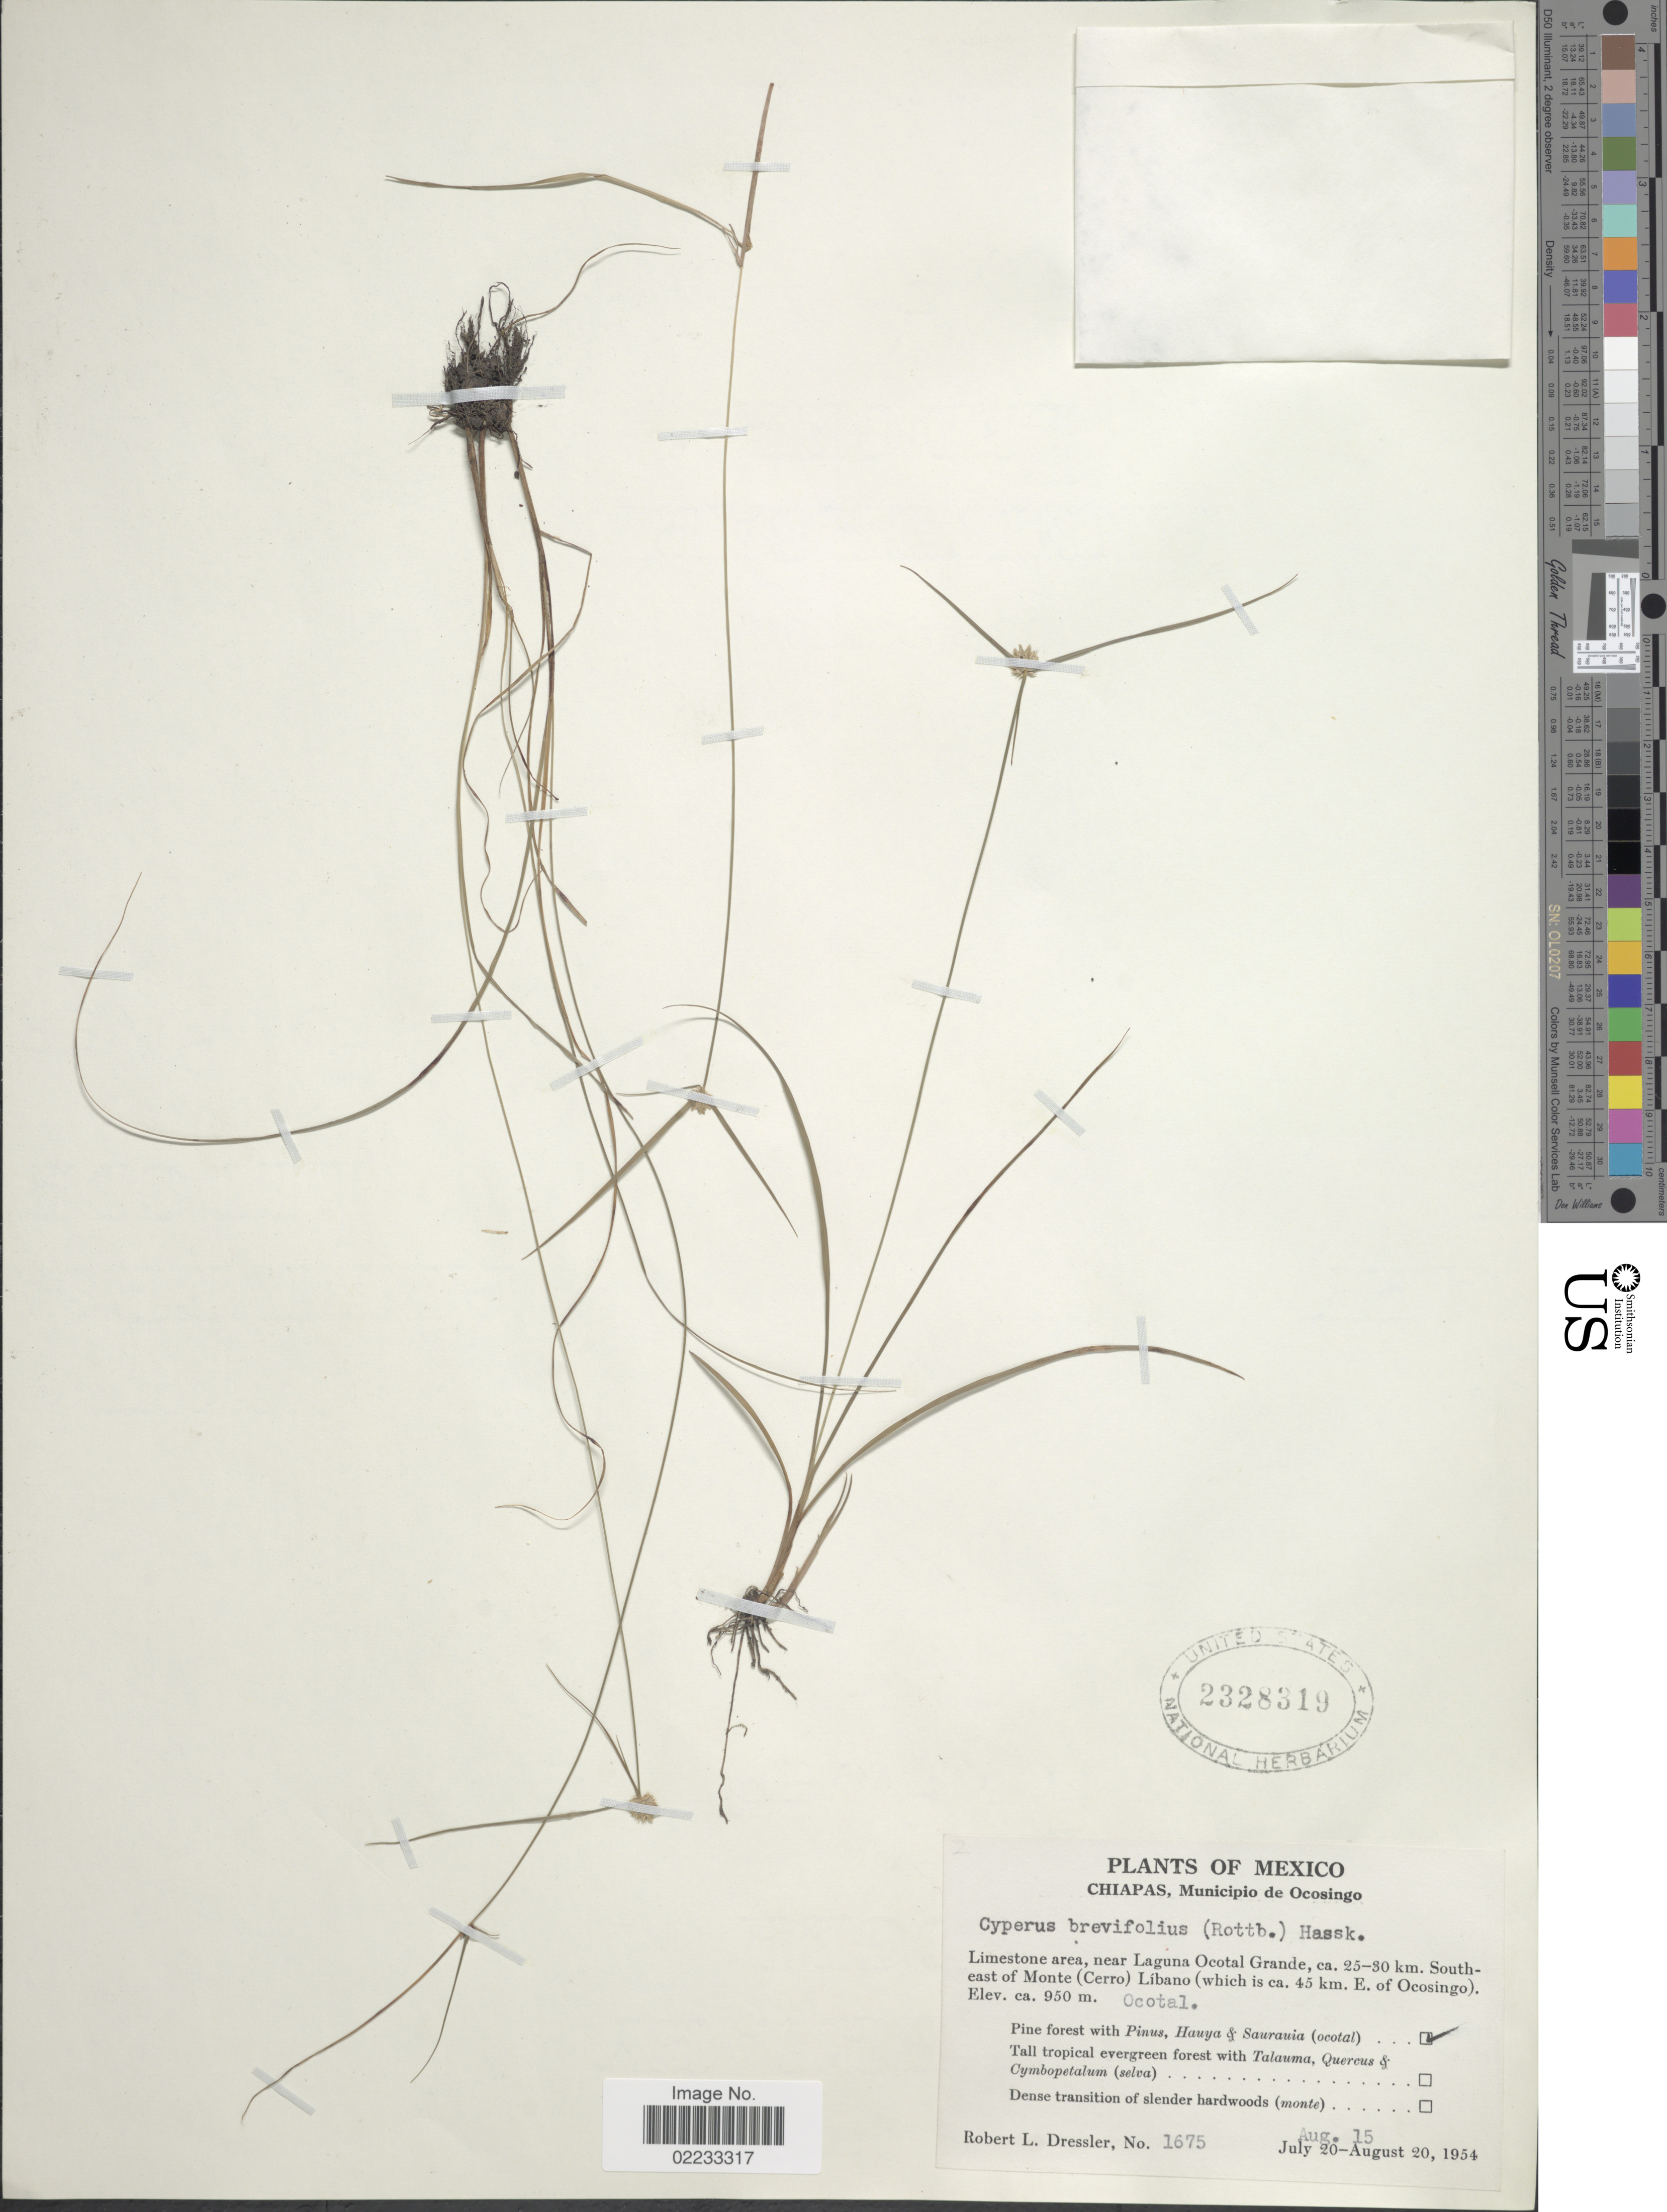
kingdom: Plantae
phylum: Tracheophyta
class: Liliopsida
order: Poales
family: Cyperaceae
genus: Cyperus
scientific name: Cyperus brevifolius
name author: (Rottb.) Hassk.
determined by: Strong, M. T., (US), Smithsonian Institution - National Museum of Natural History (UNITED STATES)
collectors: R. Dressler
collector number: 1675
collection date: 1954-08-15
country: Mexico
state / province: Chiapas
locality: Municipio de Ocosingo, Limestone area, near Laguna Ocotal Grande, ca. 25-30 km. Southeast of Monte (Cerro) Libano (which is ca. 45 km. E. of Ocosingo).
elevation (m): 950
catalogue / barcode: US 2328319